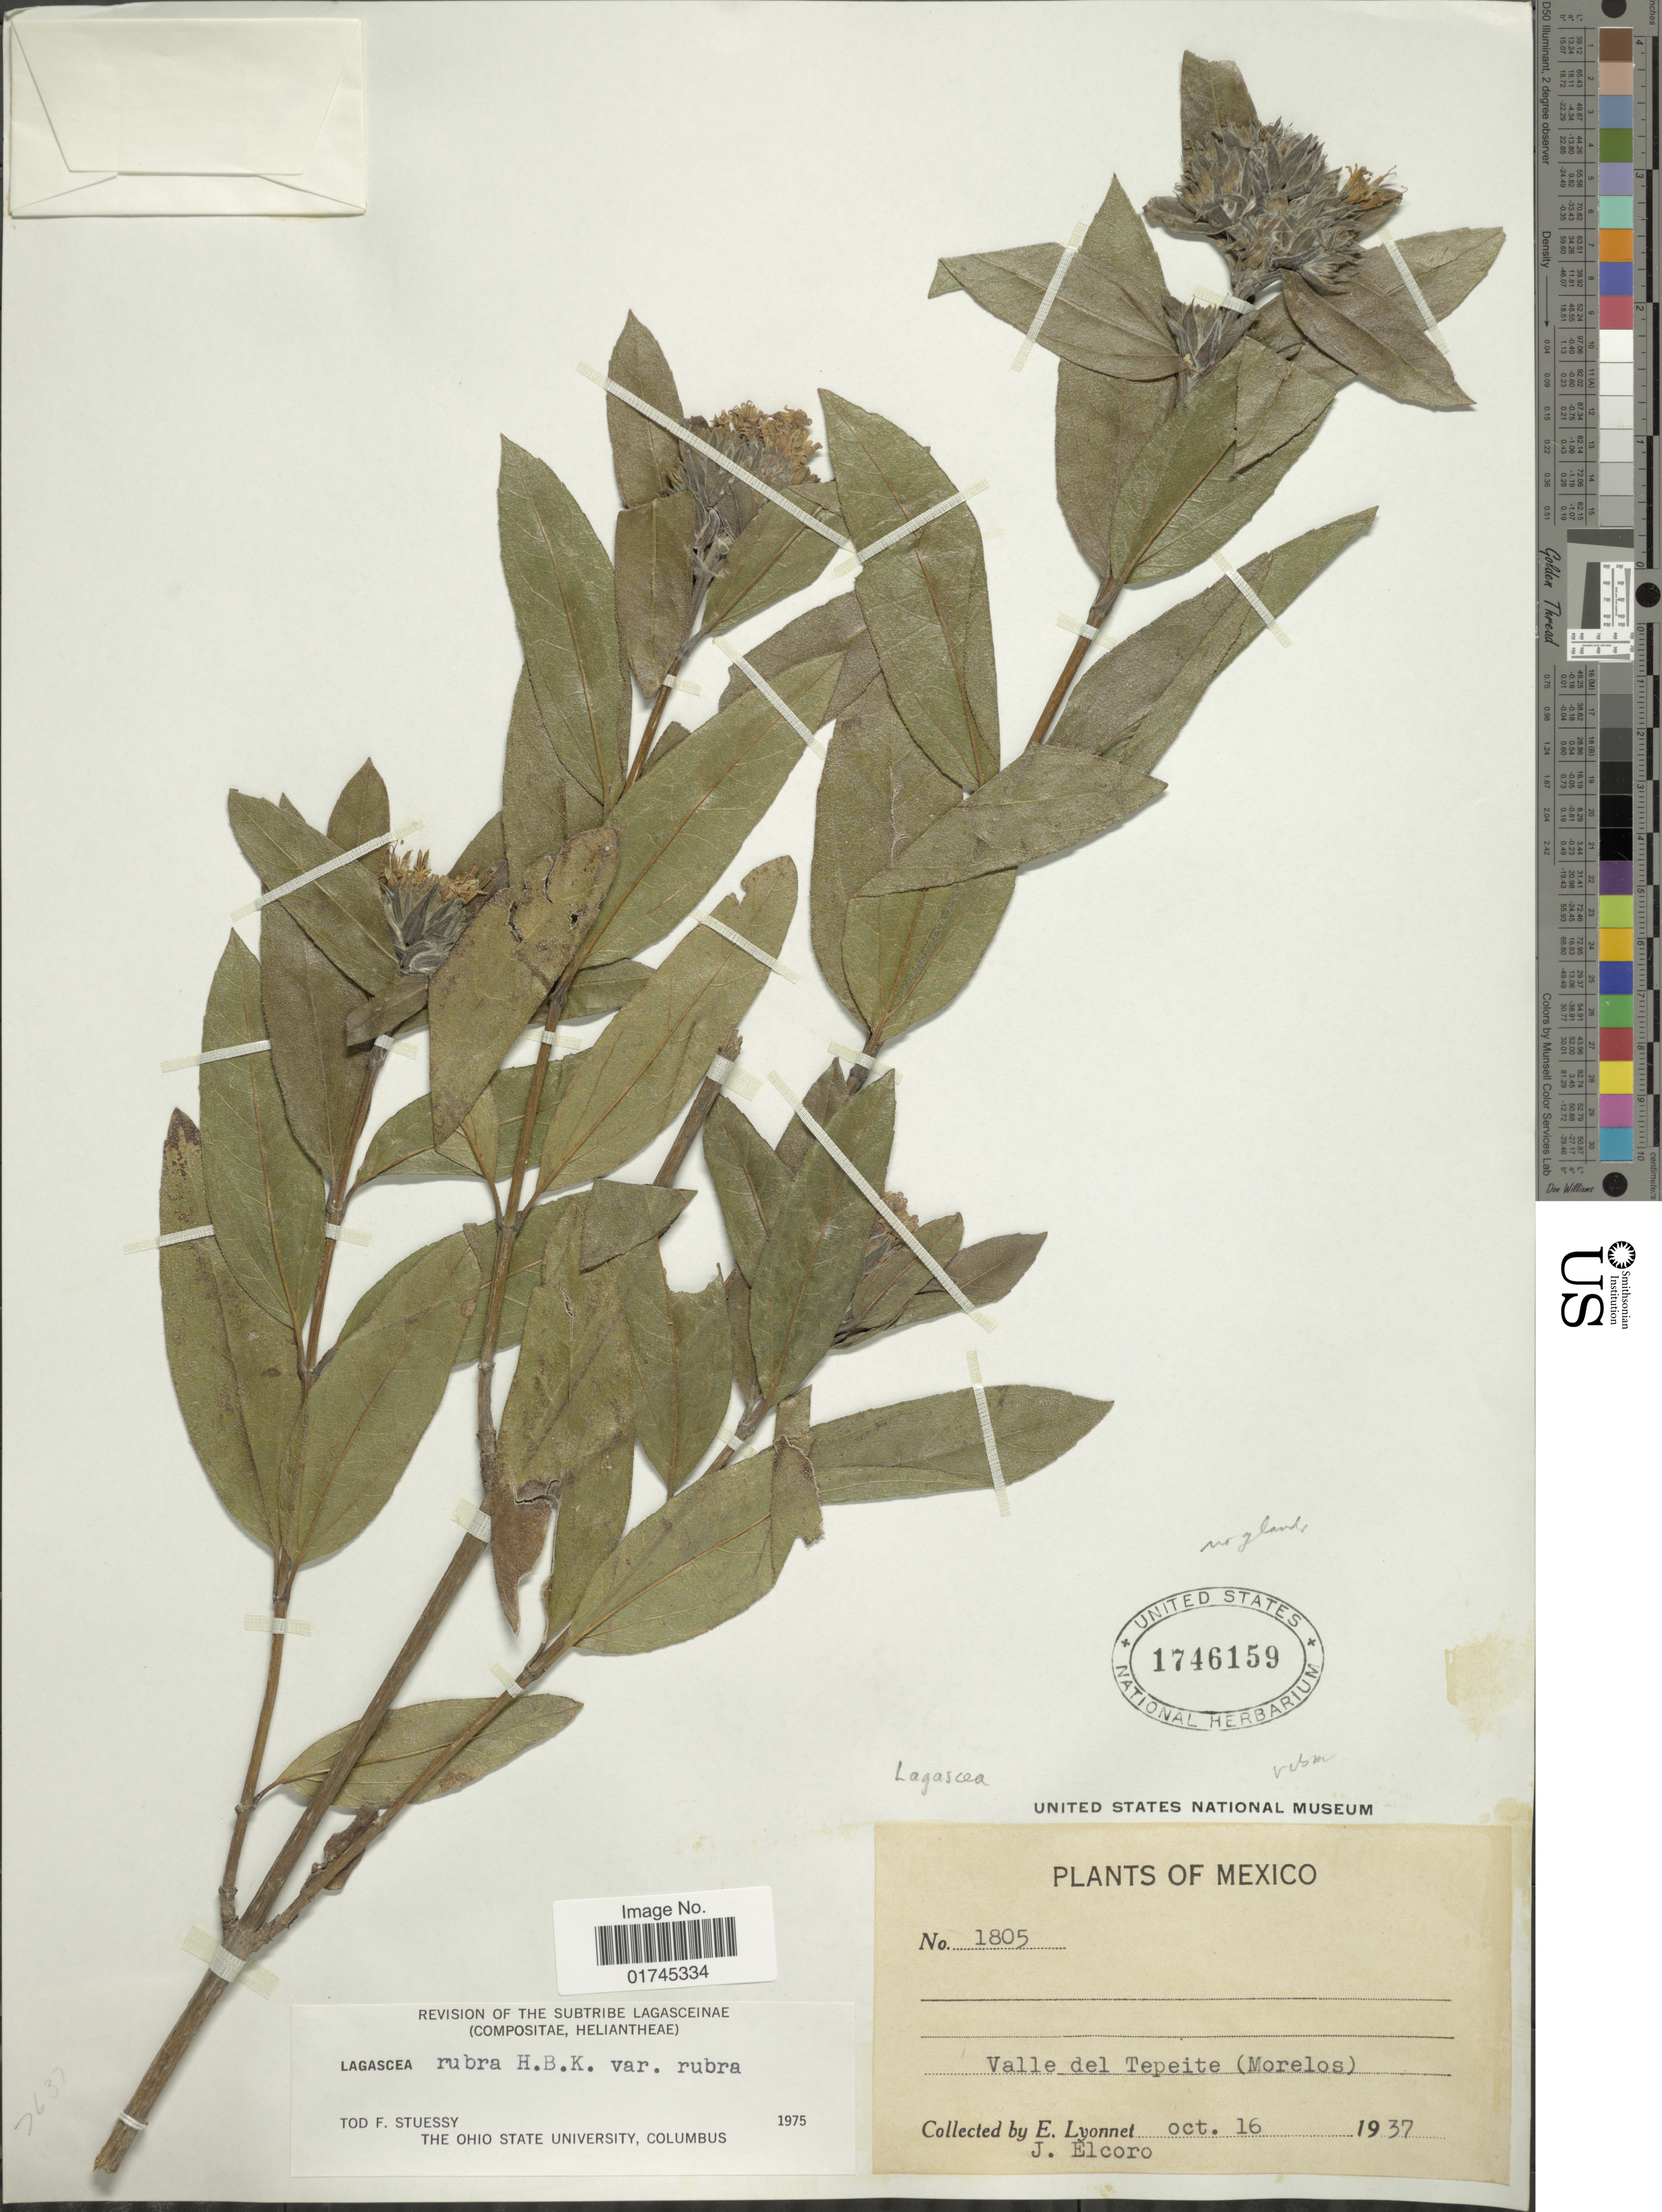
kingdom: Plantae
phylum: Tracheophyta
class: Magnoliopsida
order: Asterales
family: Asteraceae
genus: Lagascea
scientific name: Lagascea rigida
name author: Cav.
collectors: E. Lyonnet & J. Elcoro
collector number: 1805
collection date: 1937-10-16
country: Mexico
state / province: Morelos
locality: Valle del Tepeite.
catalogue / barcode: US 1746159